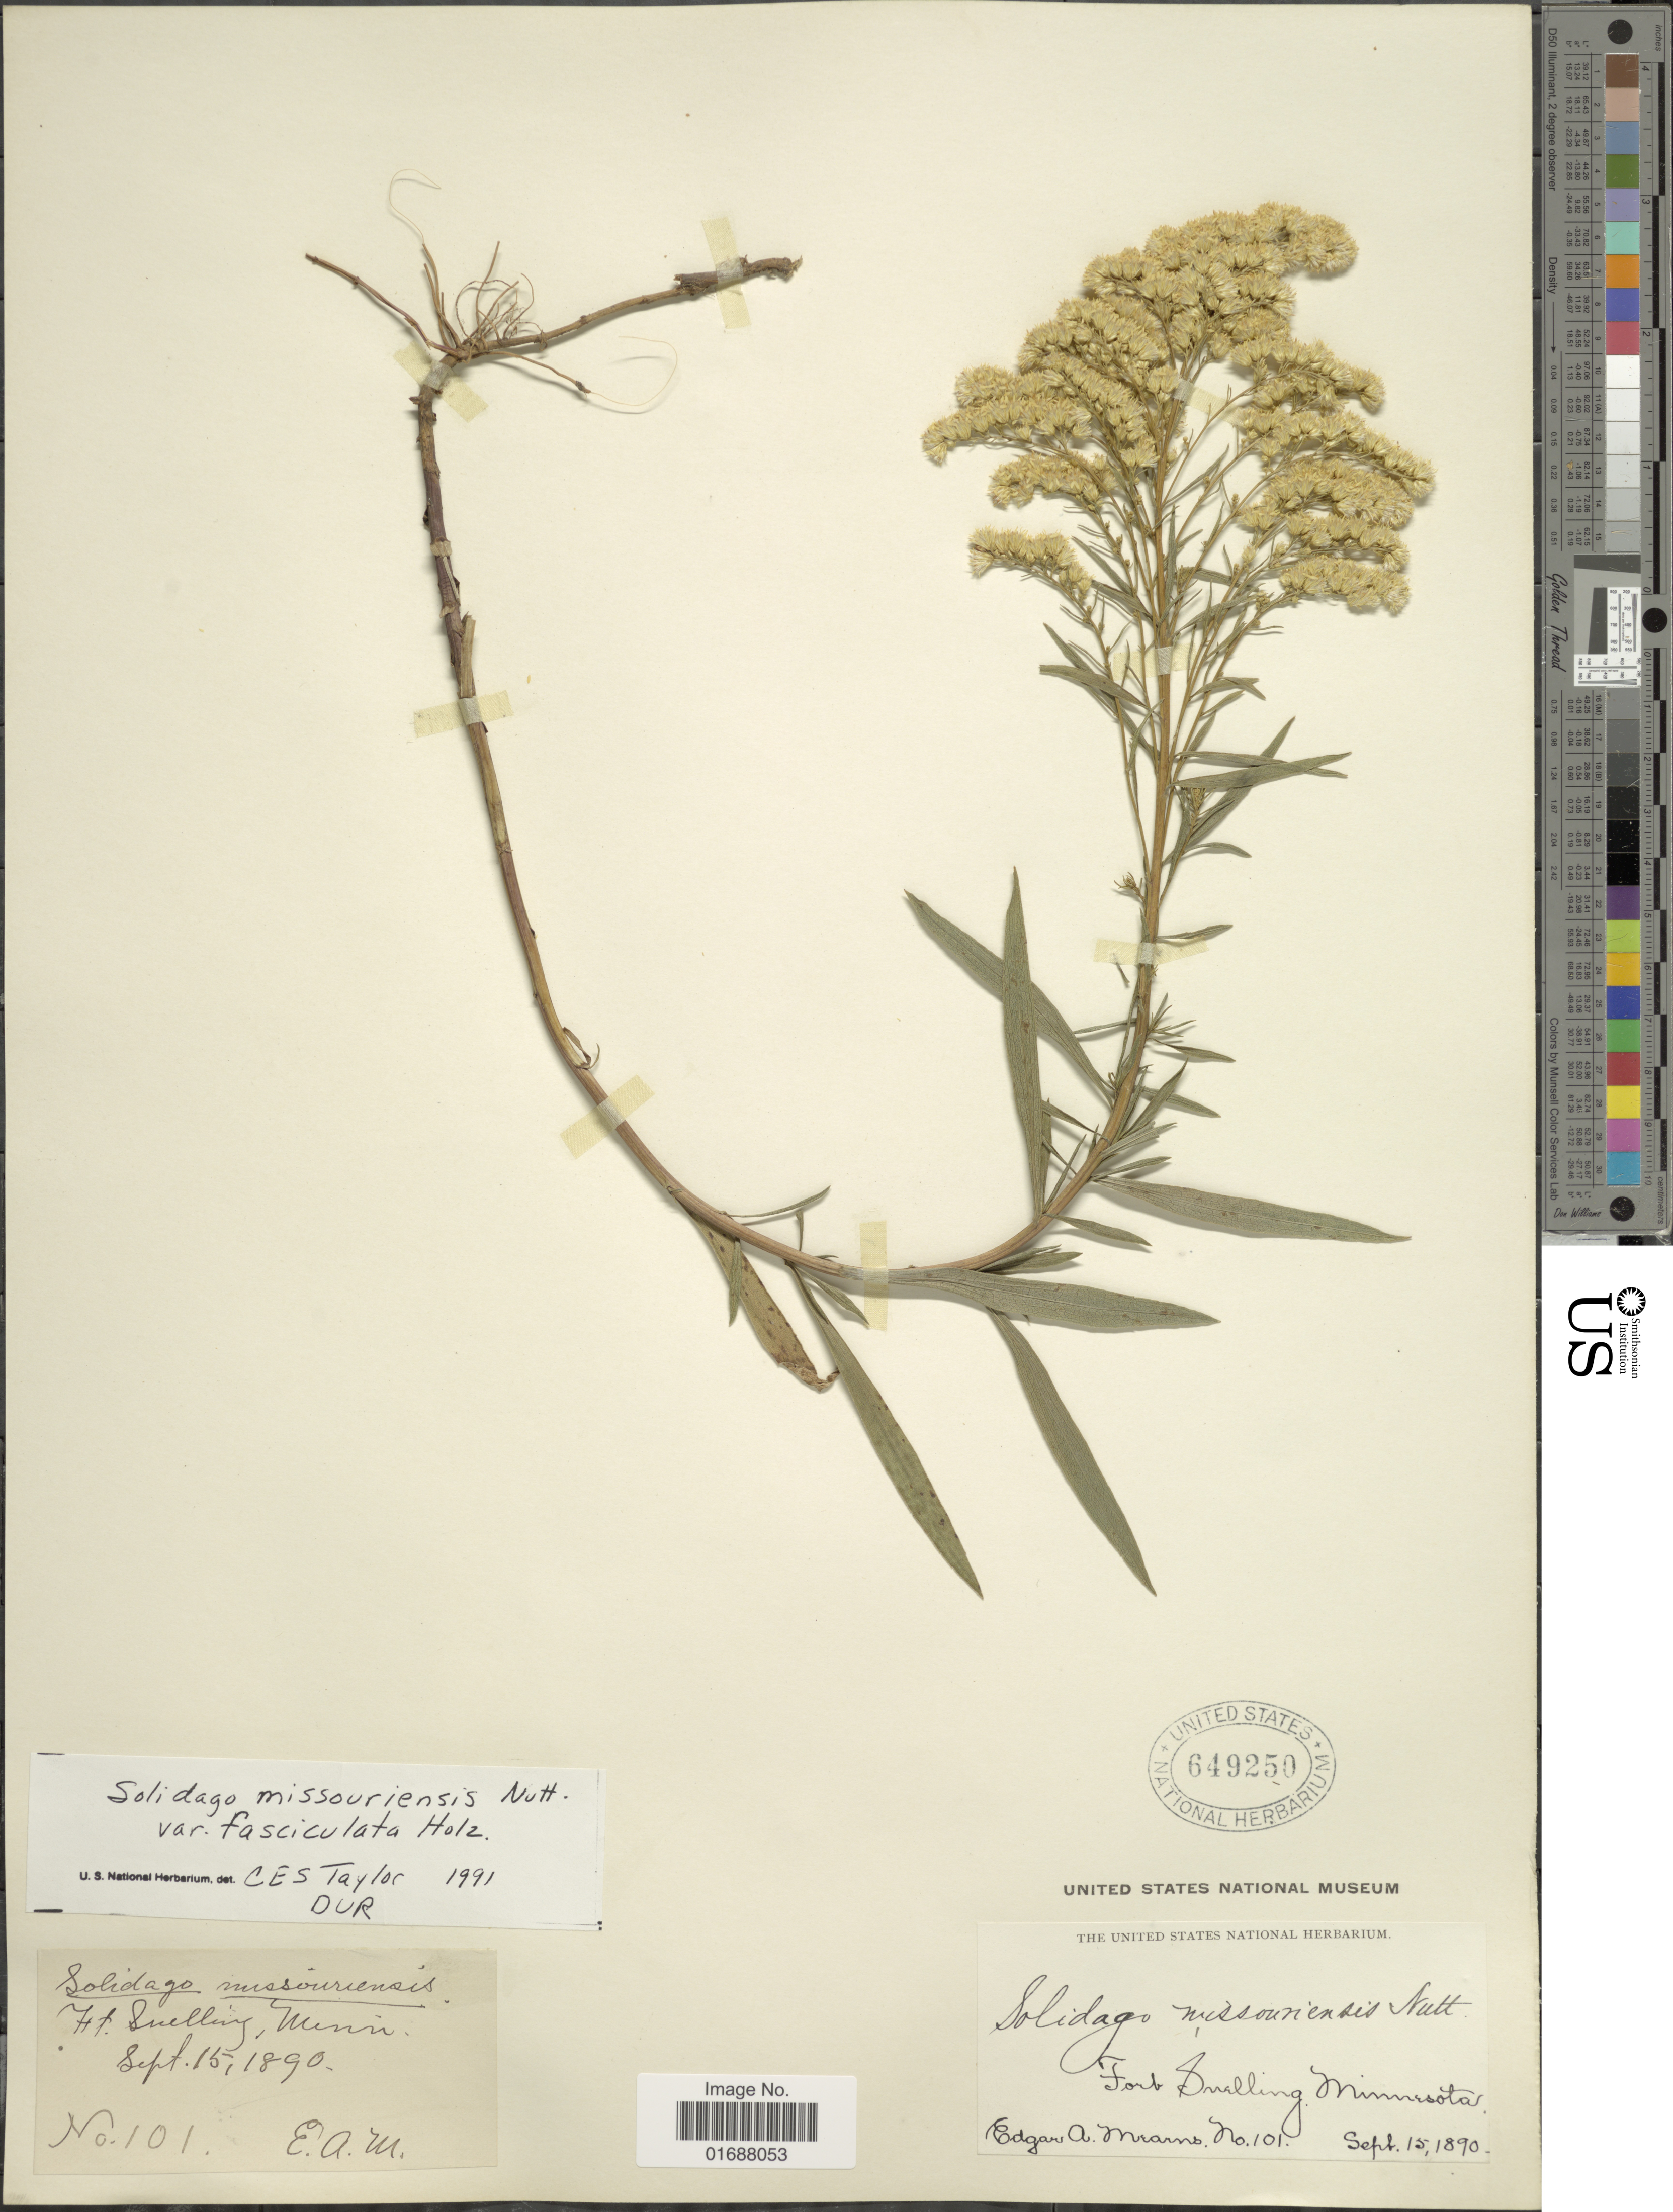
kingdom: Plantae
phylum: Tracheophyta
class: Magnoliopsida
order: Asterales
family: Asteraceae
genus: Solidago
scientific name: Solidago missouriensis var. fasciculata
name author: Holz.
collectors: E. A. Mearns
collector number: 101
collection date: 1890-09-15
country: United States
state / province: Minnesota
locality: Mt. Snelling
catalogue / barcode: US 649250